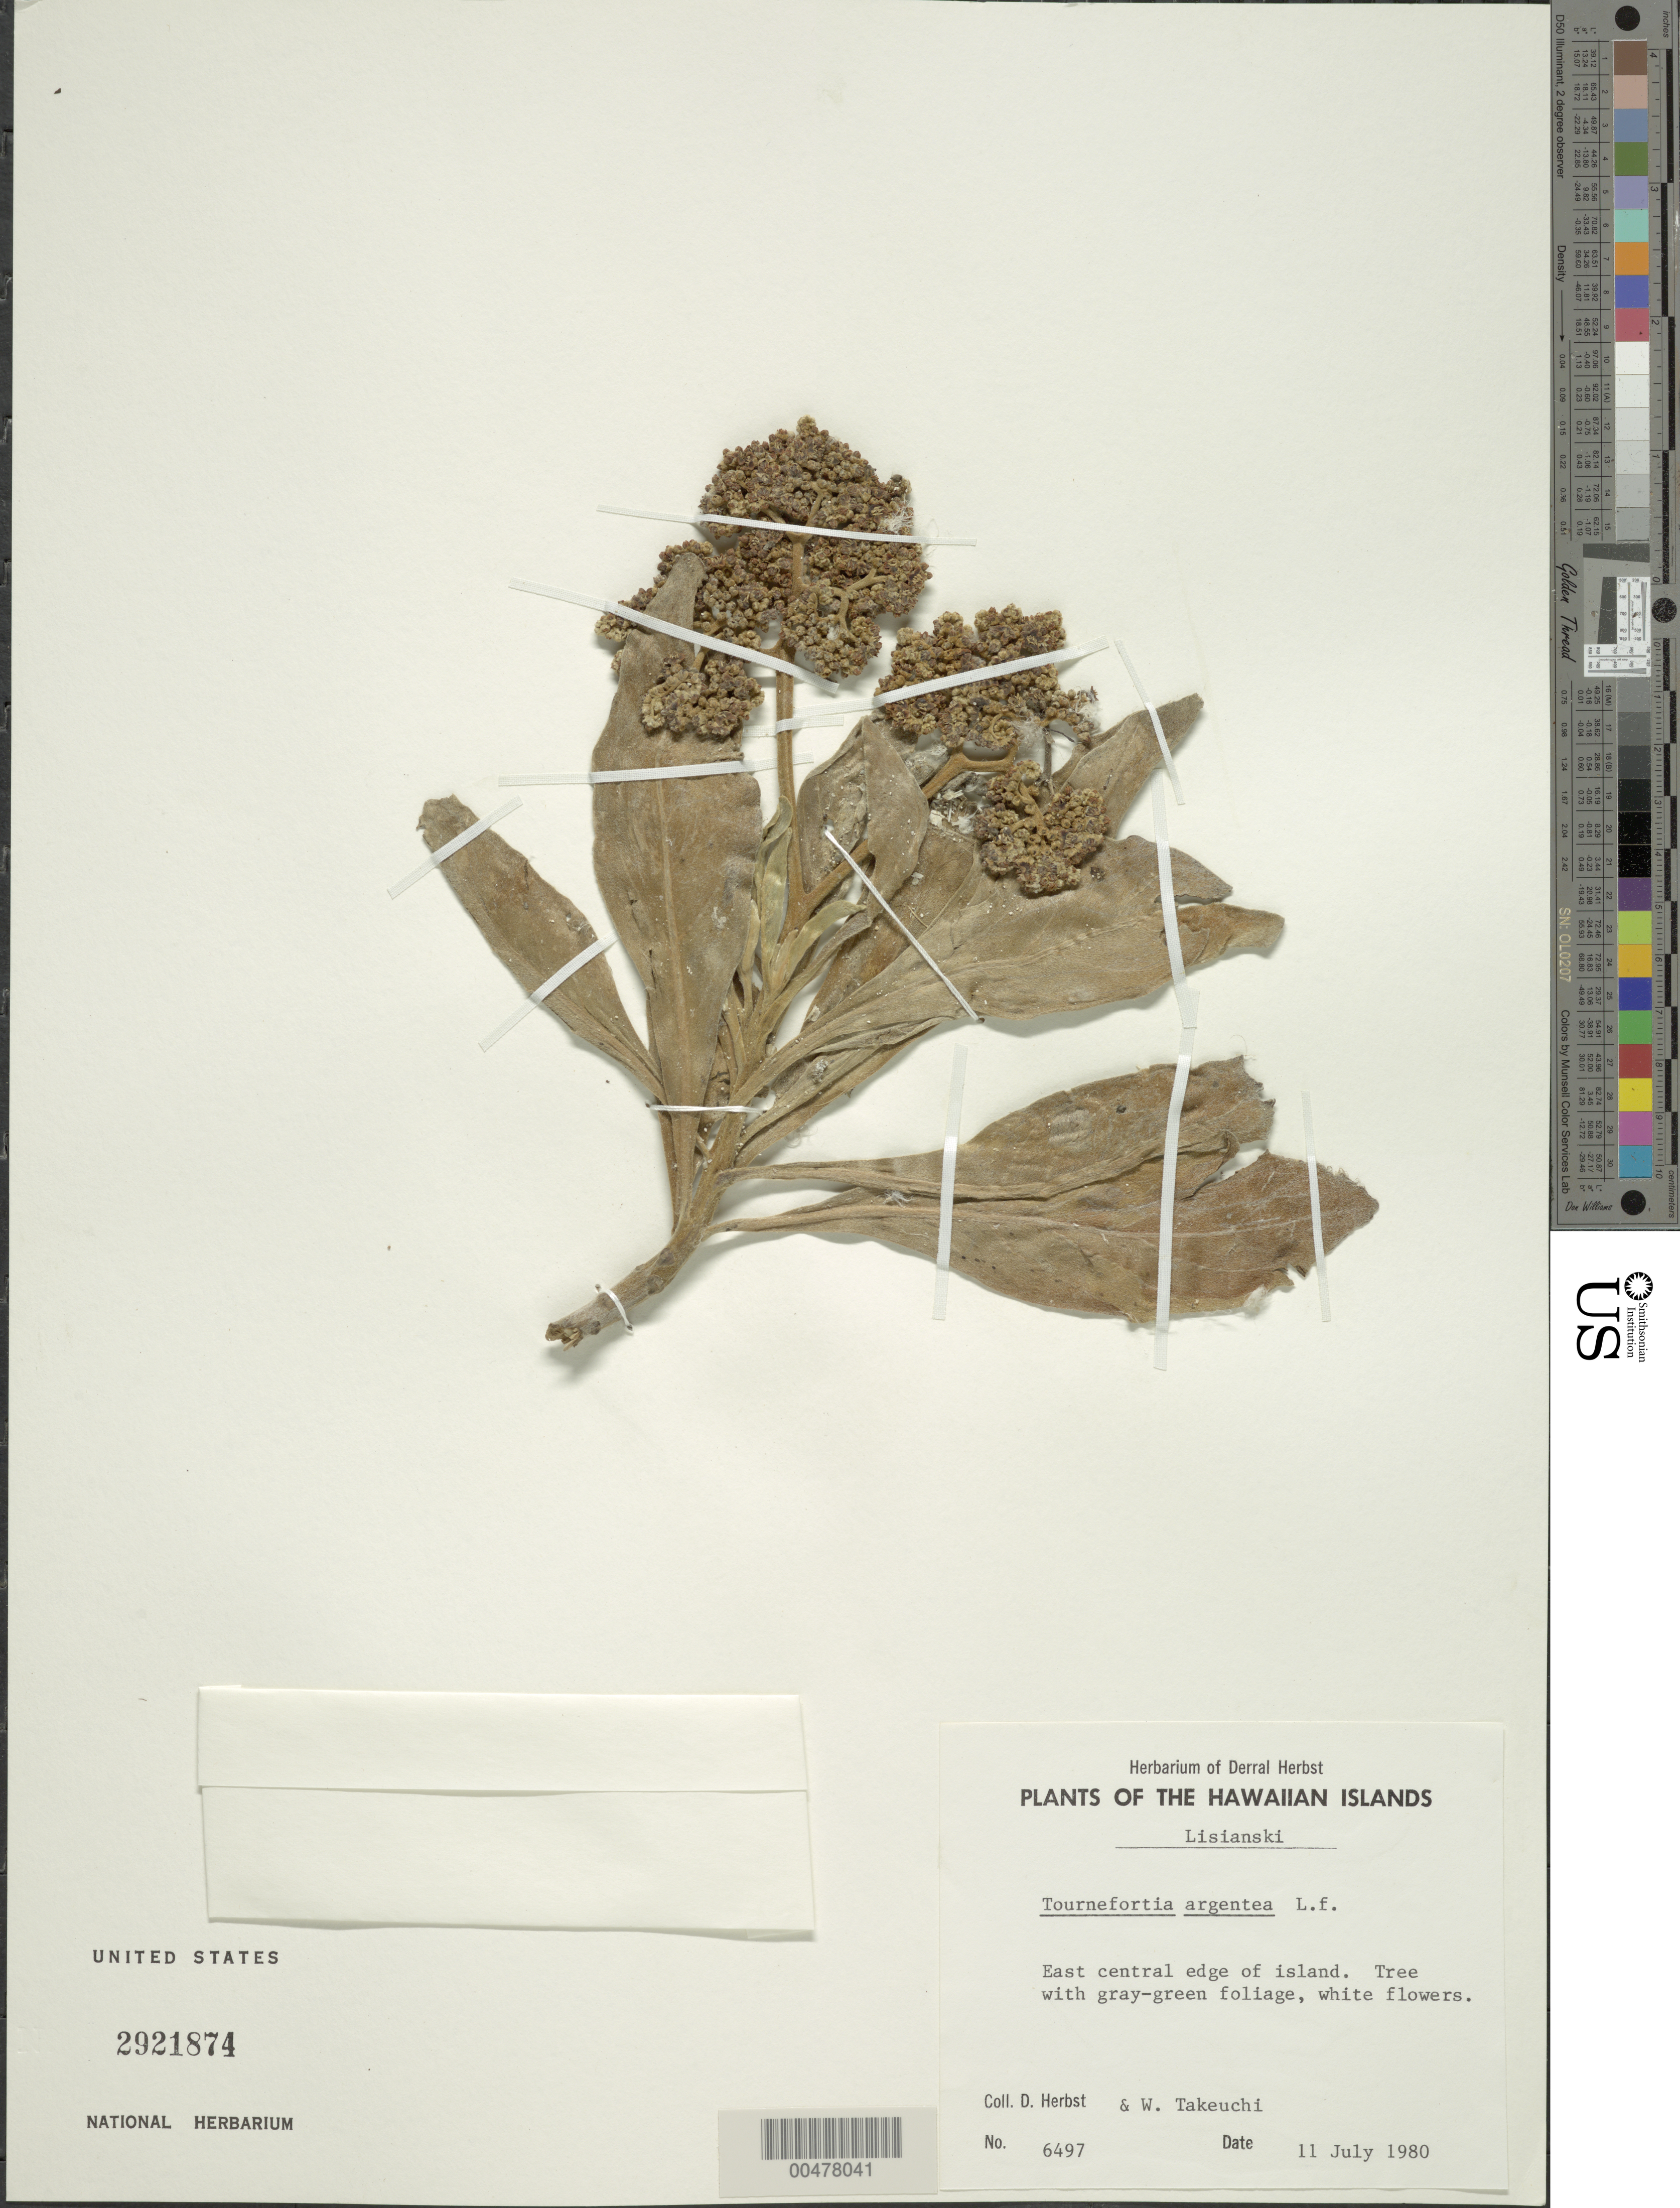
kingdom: Plantae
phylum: Tracheophyta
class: Magnoliopsida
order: Boraginales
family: Heliotropiaceae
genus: Heliotropium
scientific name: Heliotropium arboreum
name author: (Blanco) Mabberley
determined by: Wagner, W. L., (BOT), Smithsonian Institution - National Museum of Natural History (UNITED STATES)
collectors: D. R. Herbst & W. N. Takeuchi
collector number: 6497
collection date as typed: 11 Jul 1980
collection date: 1980-07-11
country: United States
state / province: Hawaii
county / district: Honolulu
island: Lisianski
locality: E central edge of island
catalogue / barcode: US 2921874